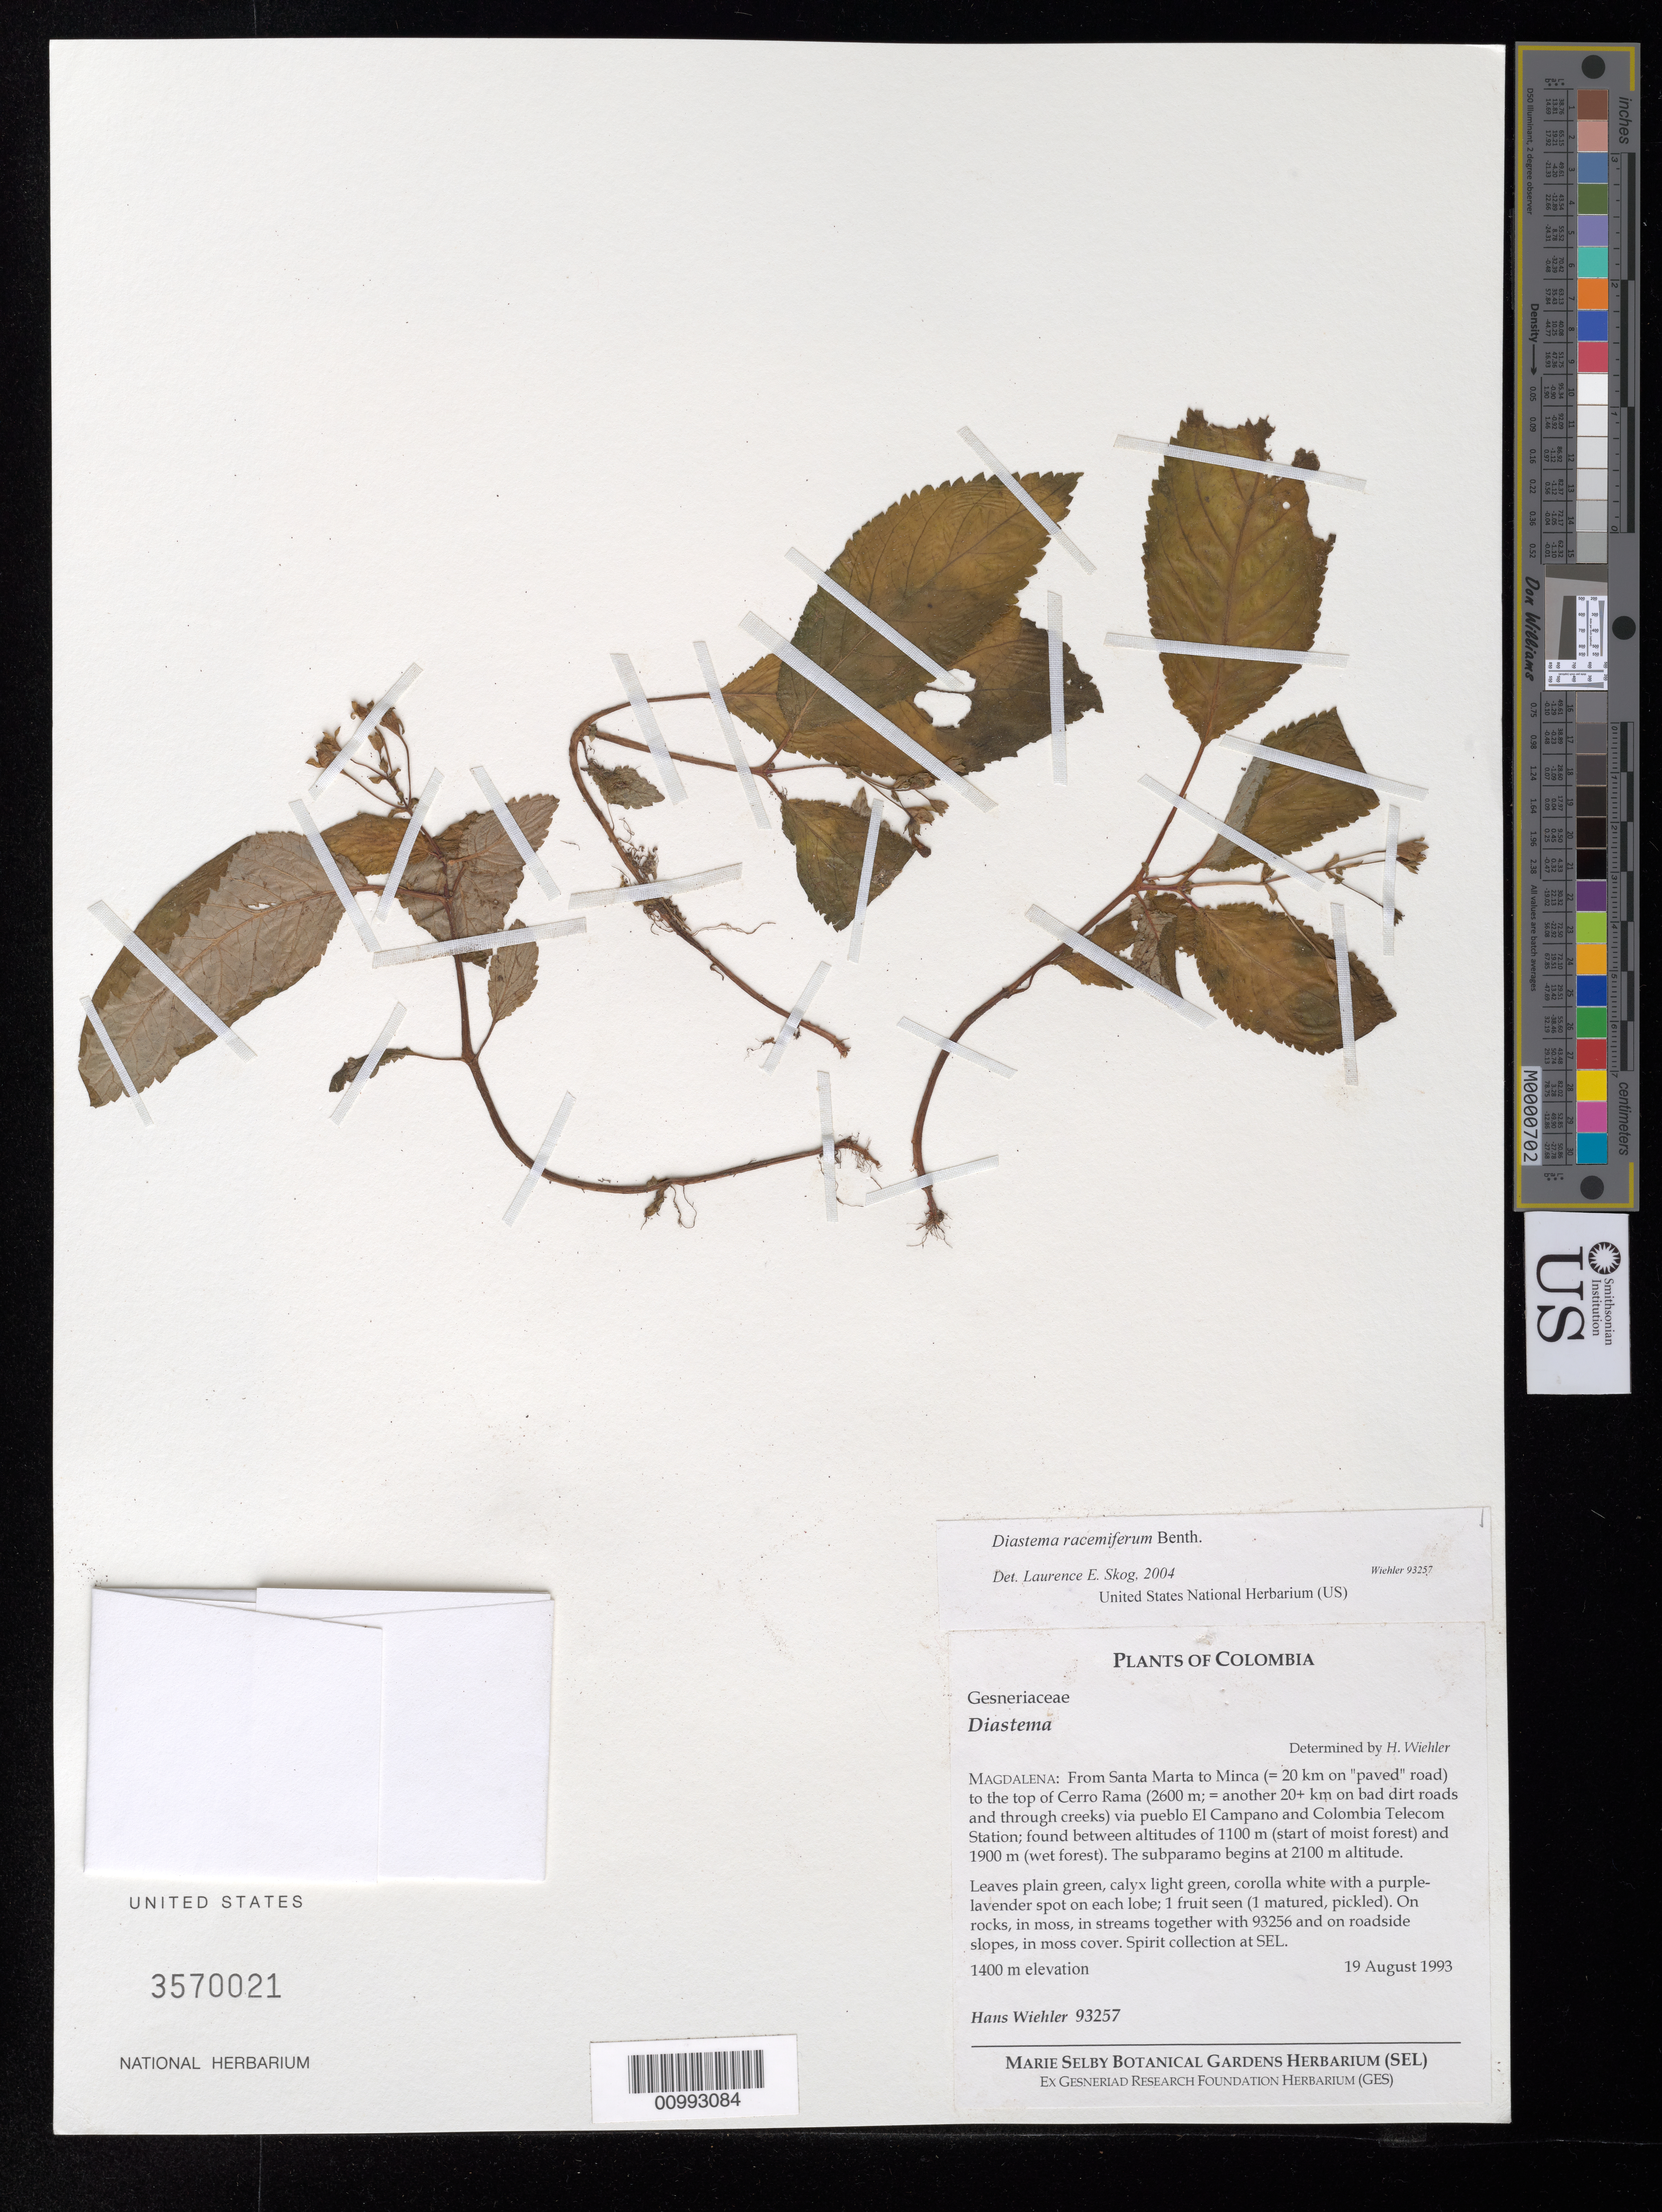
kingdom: Plantae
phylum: Tracheophyta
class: Magnoliopsida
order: Lamiales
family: Gesneriaceae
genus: Diastema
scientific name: Diastema racemiferum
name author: Benth.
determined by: Skog, Laurence E.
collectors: H. J. Wiehler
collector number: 93257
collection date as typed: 19 Aug 1993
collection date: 1993-08-19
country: Colombia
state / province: Magdalena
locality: Magdalena: From Santa Marta to Minca (= 20 km on "paved" road) to the top of Cerro Rama (2600 m; = another 20+ km on bad dirt roads and through creeks) via pueblo El Campano and Colombia Telecom Station; found between altitudes of 1100 m (start of moist forest) and 1900 m (wet forest). The subparamo begins at 2100 m altitude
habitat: On rocks, in moss, in streams together with 93256 and on roadside slopes, in moss cover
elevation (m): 1400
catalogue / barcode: US 3570021